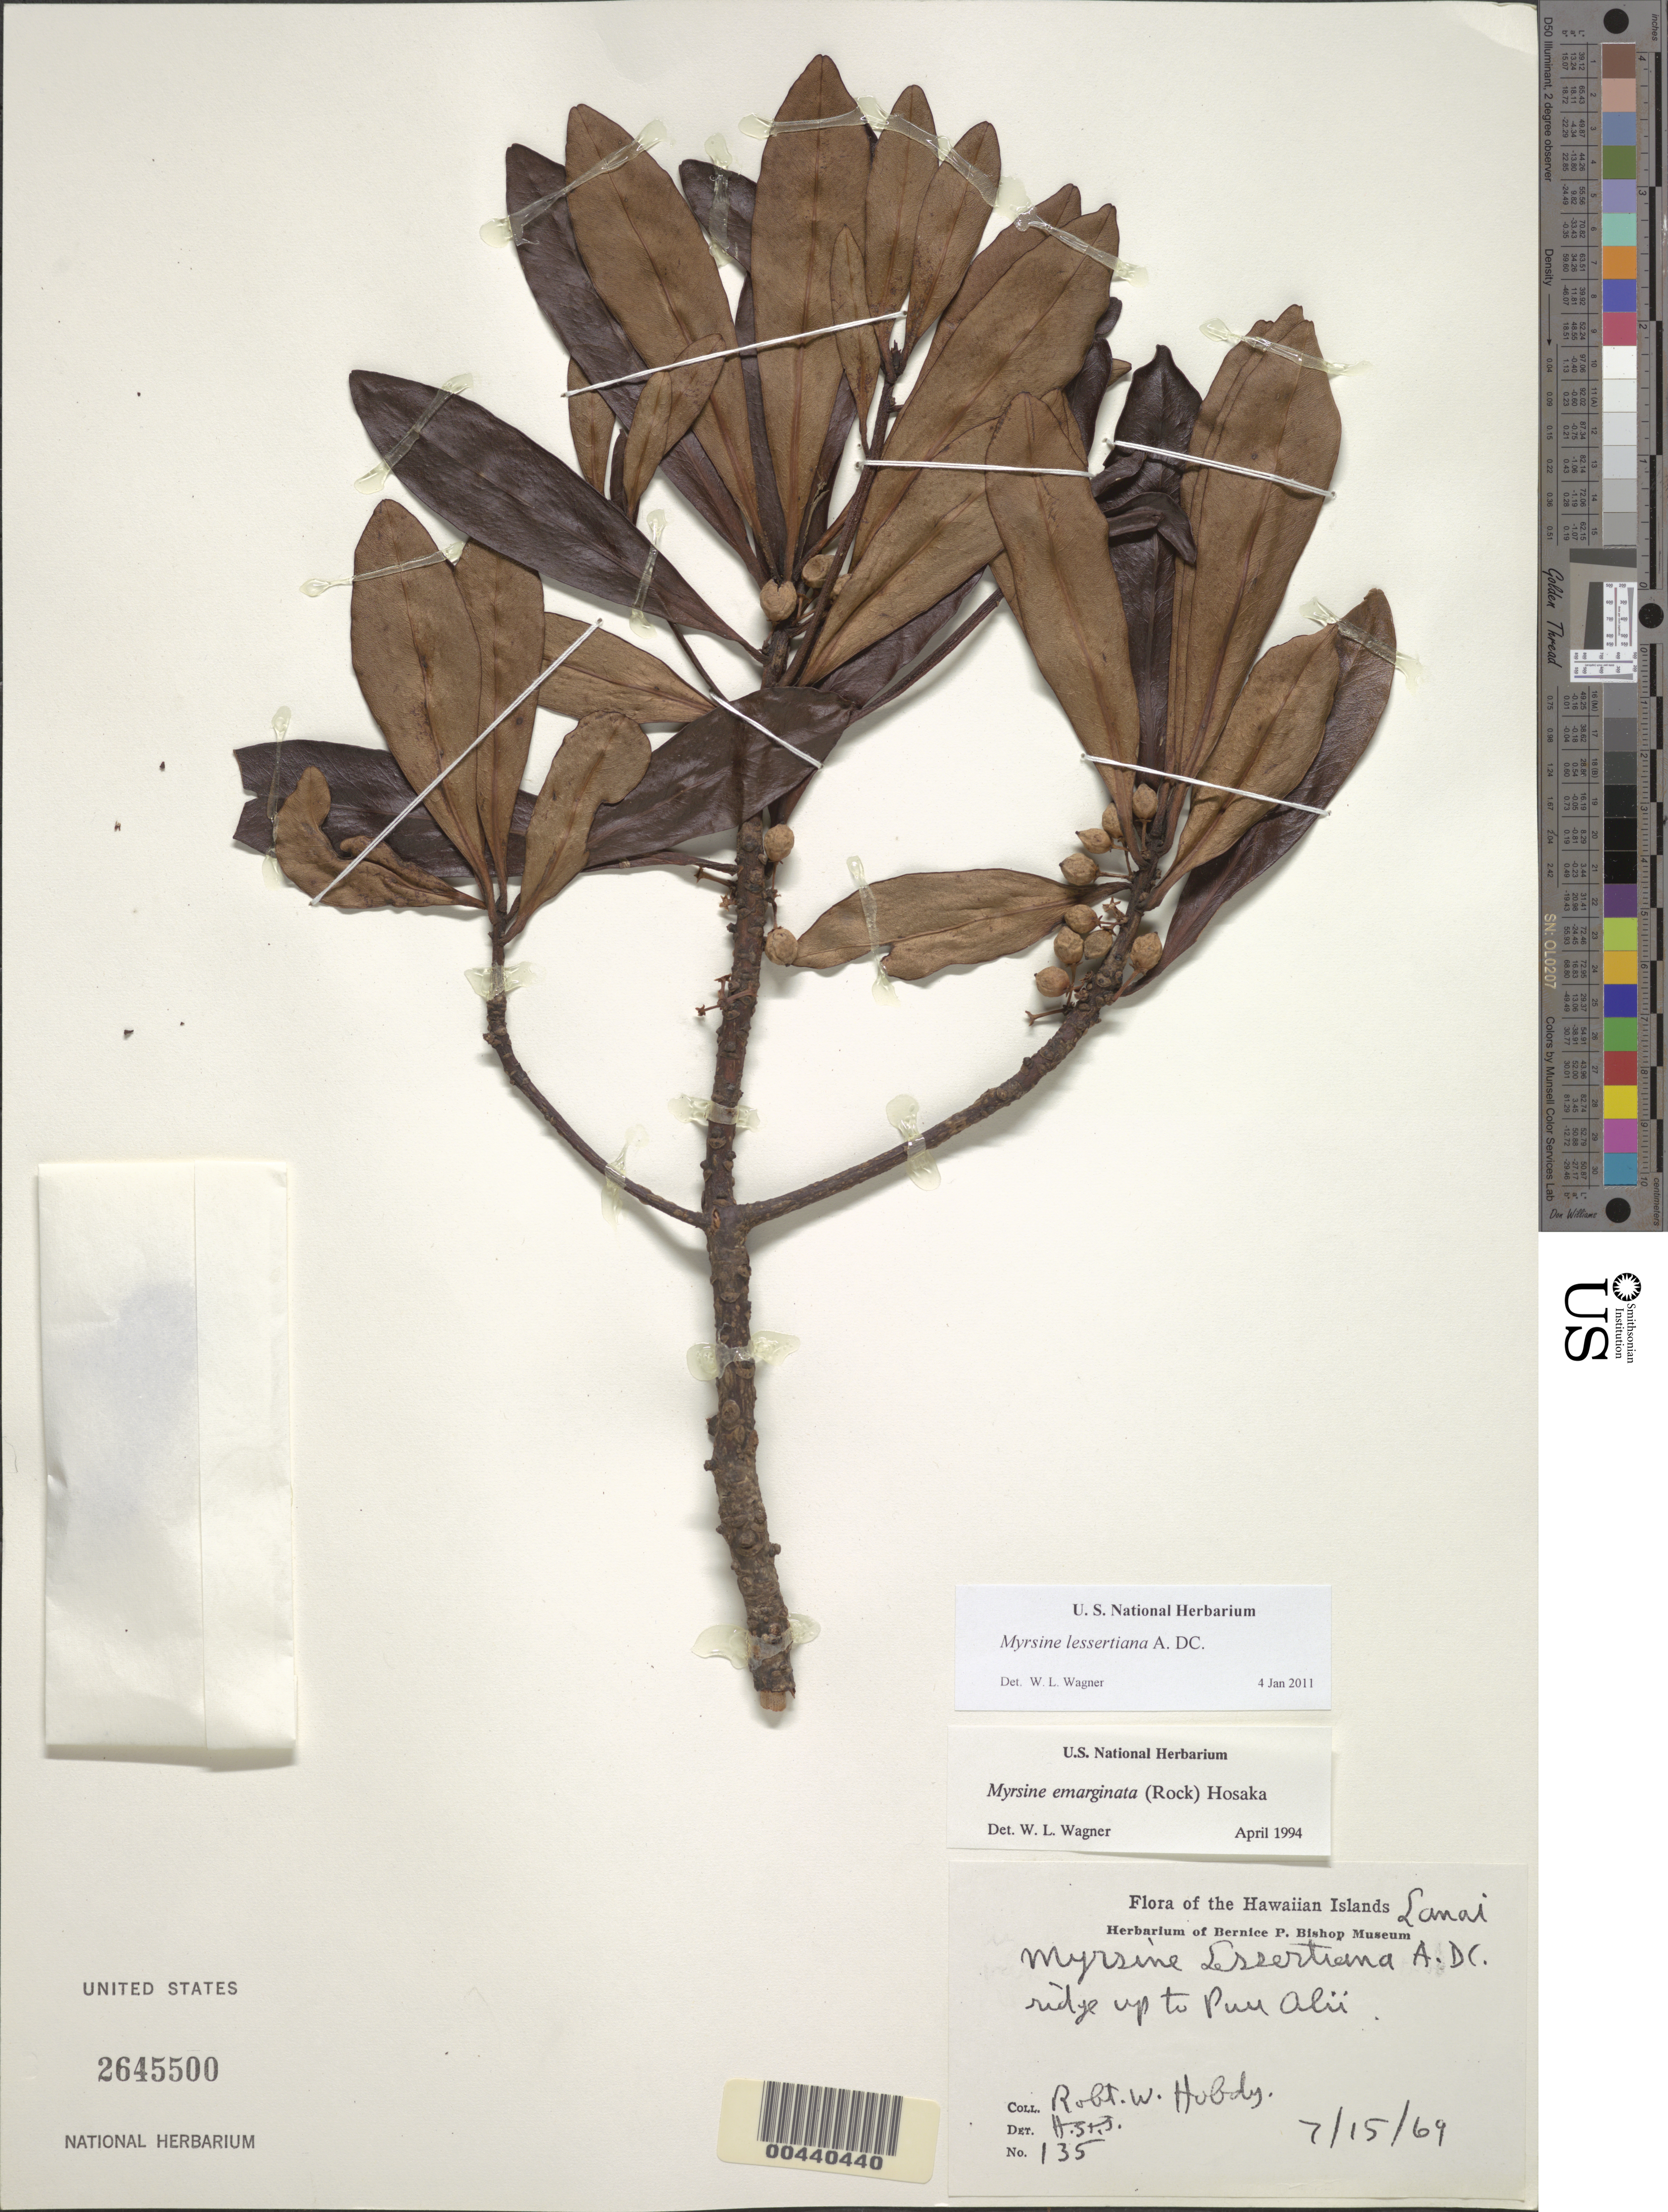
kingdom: Plantae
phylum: Tracheophyta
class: Magnoliopsida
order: Ericales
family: Primulaceae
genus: Myrsine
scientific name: Myrsine lessertiana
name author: A. DC.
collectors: R. Hobdy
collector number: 135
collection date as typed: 15 Jul 1969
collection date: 1969-07-15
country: United States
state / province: Hawaii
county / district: Maui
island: Lana'i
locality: Ridge up to Puu Alii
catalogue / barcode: US 2645500